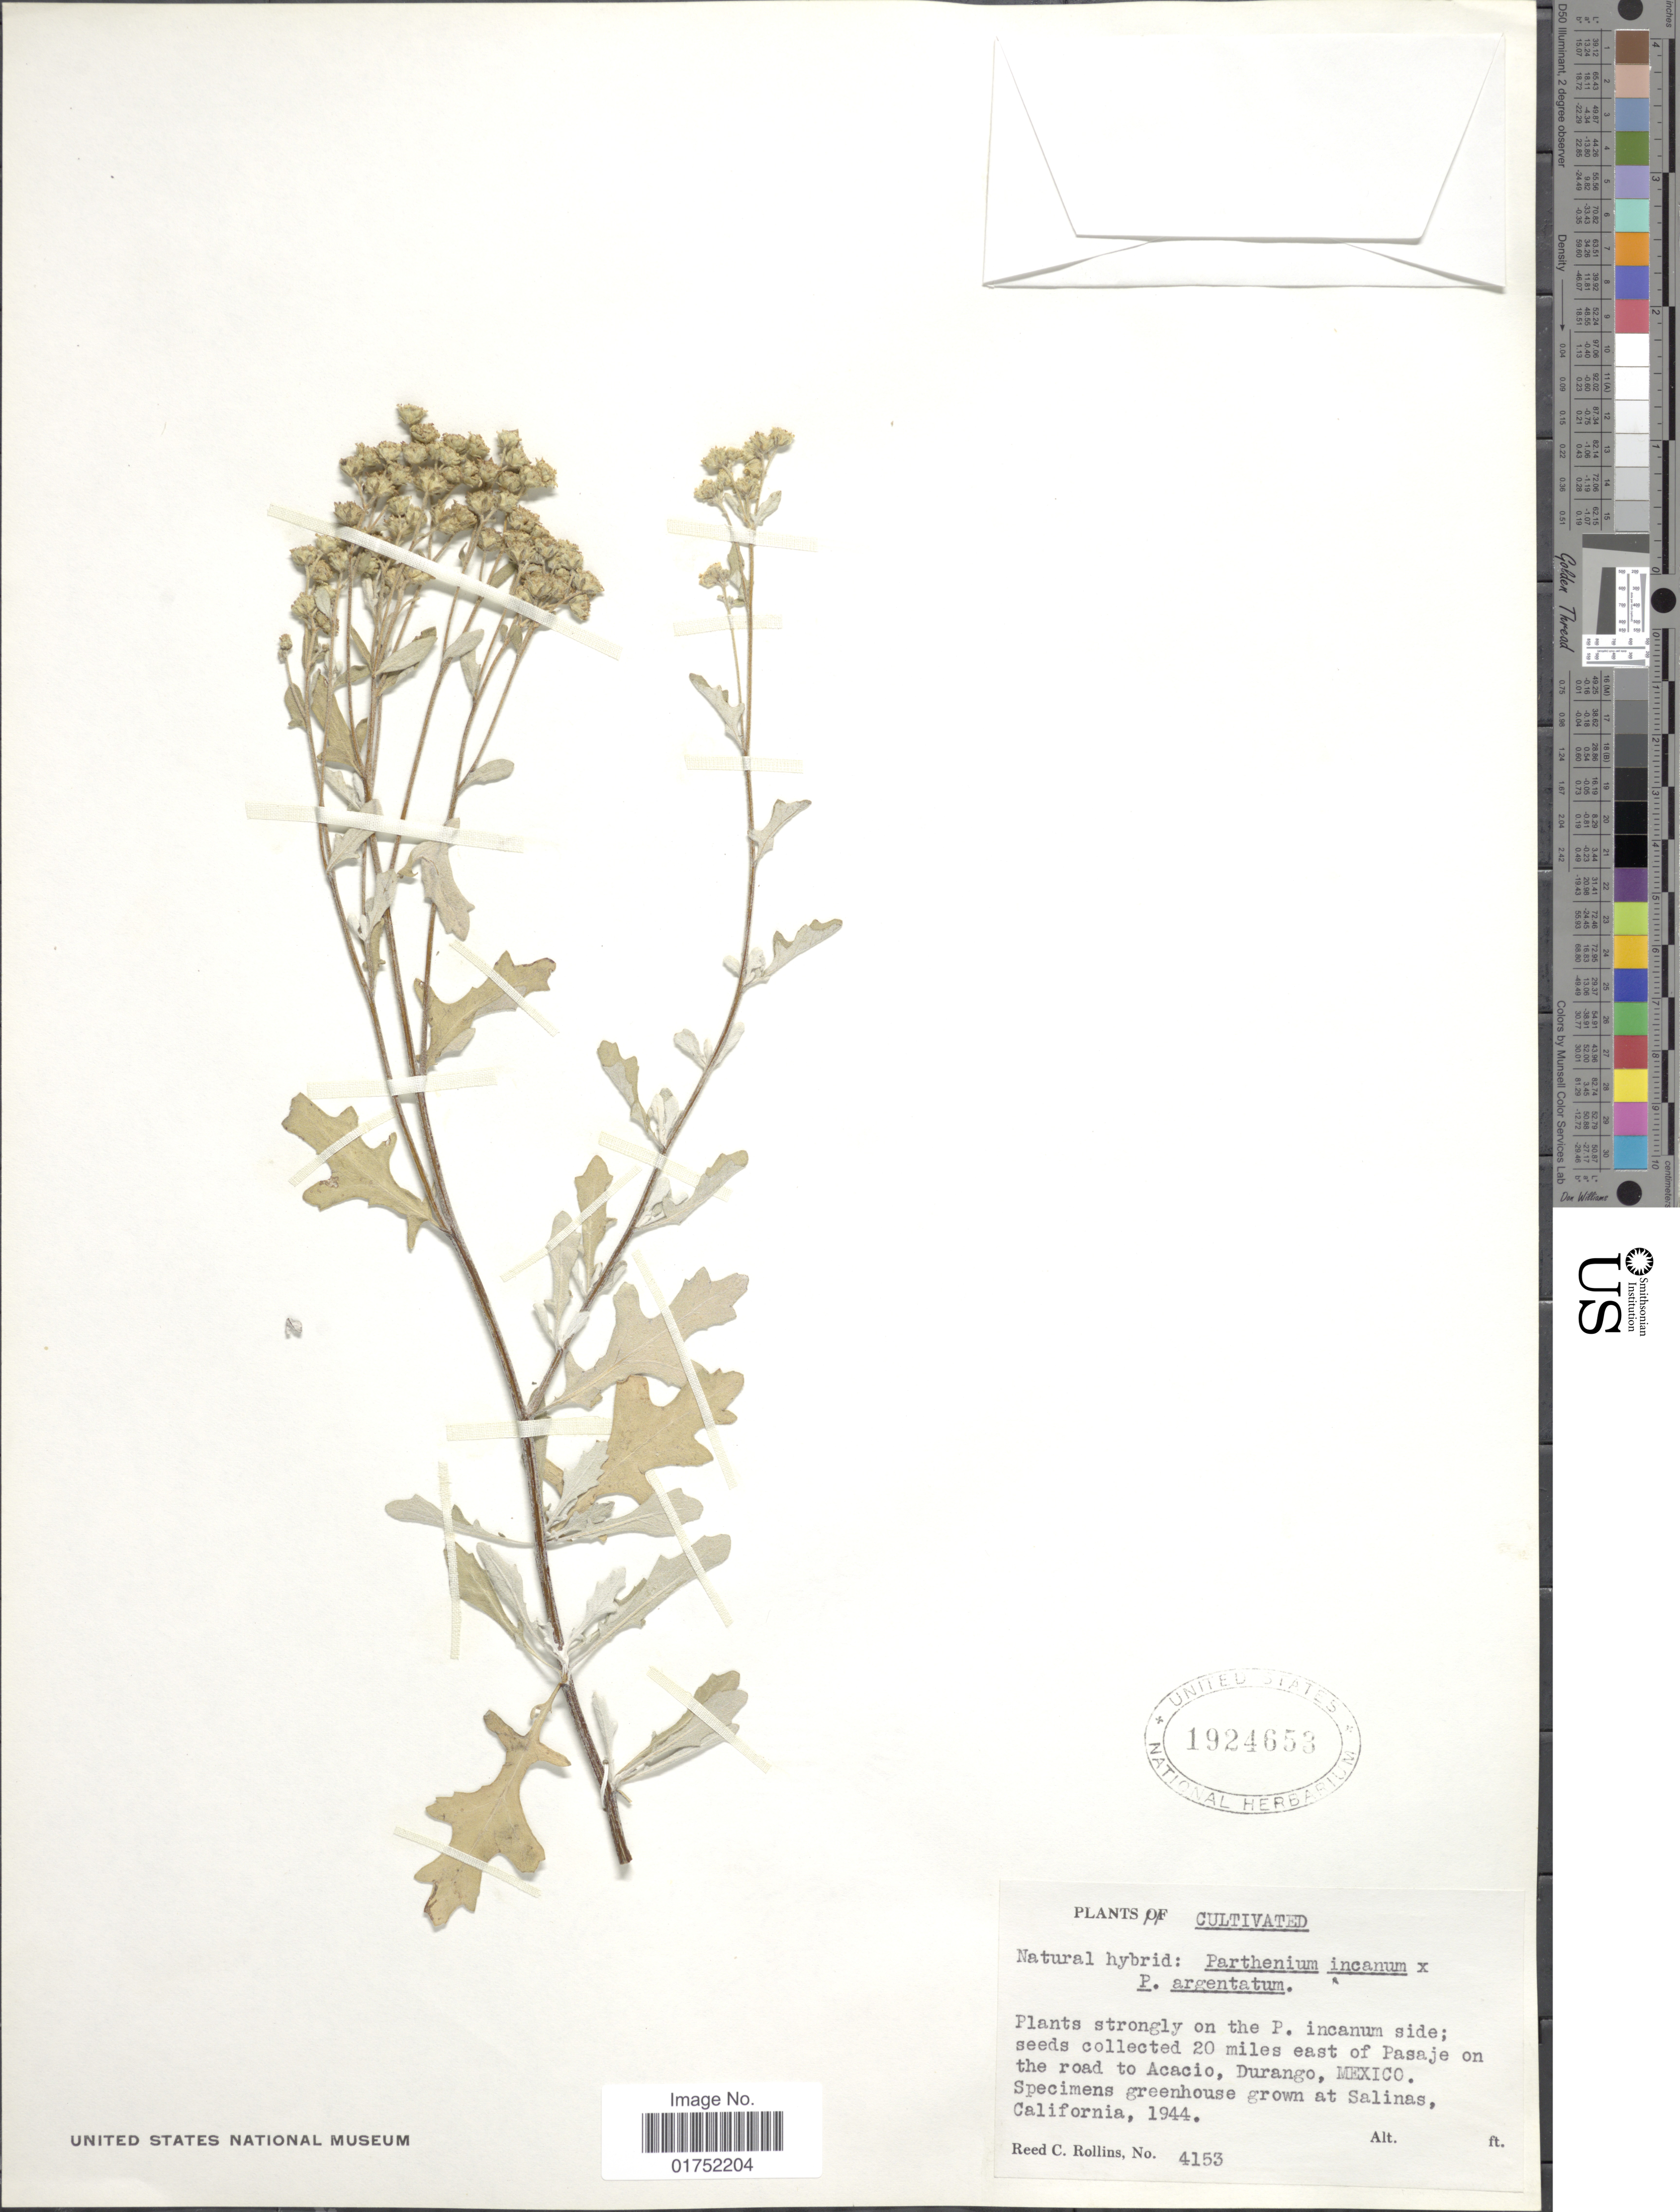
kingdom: Plantae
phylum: Tracheophyta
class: Magnoliopsida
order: Asterales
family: Asteraceae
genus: Parthenium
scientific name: Parthenium incanum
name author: Kunth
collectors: R. C. Rollins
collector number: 4153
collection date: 1944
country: United States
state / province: California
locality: Salinas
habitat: grown from seeds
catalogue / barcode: US 1924653